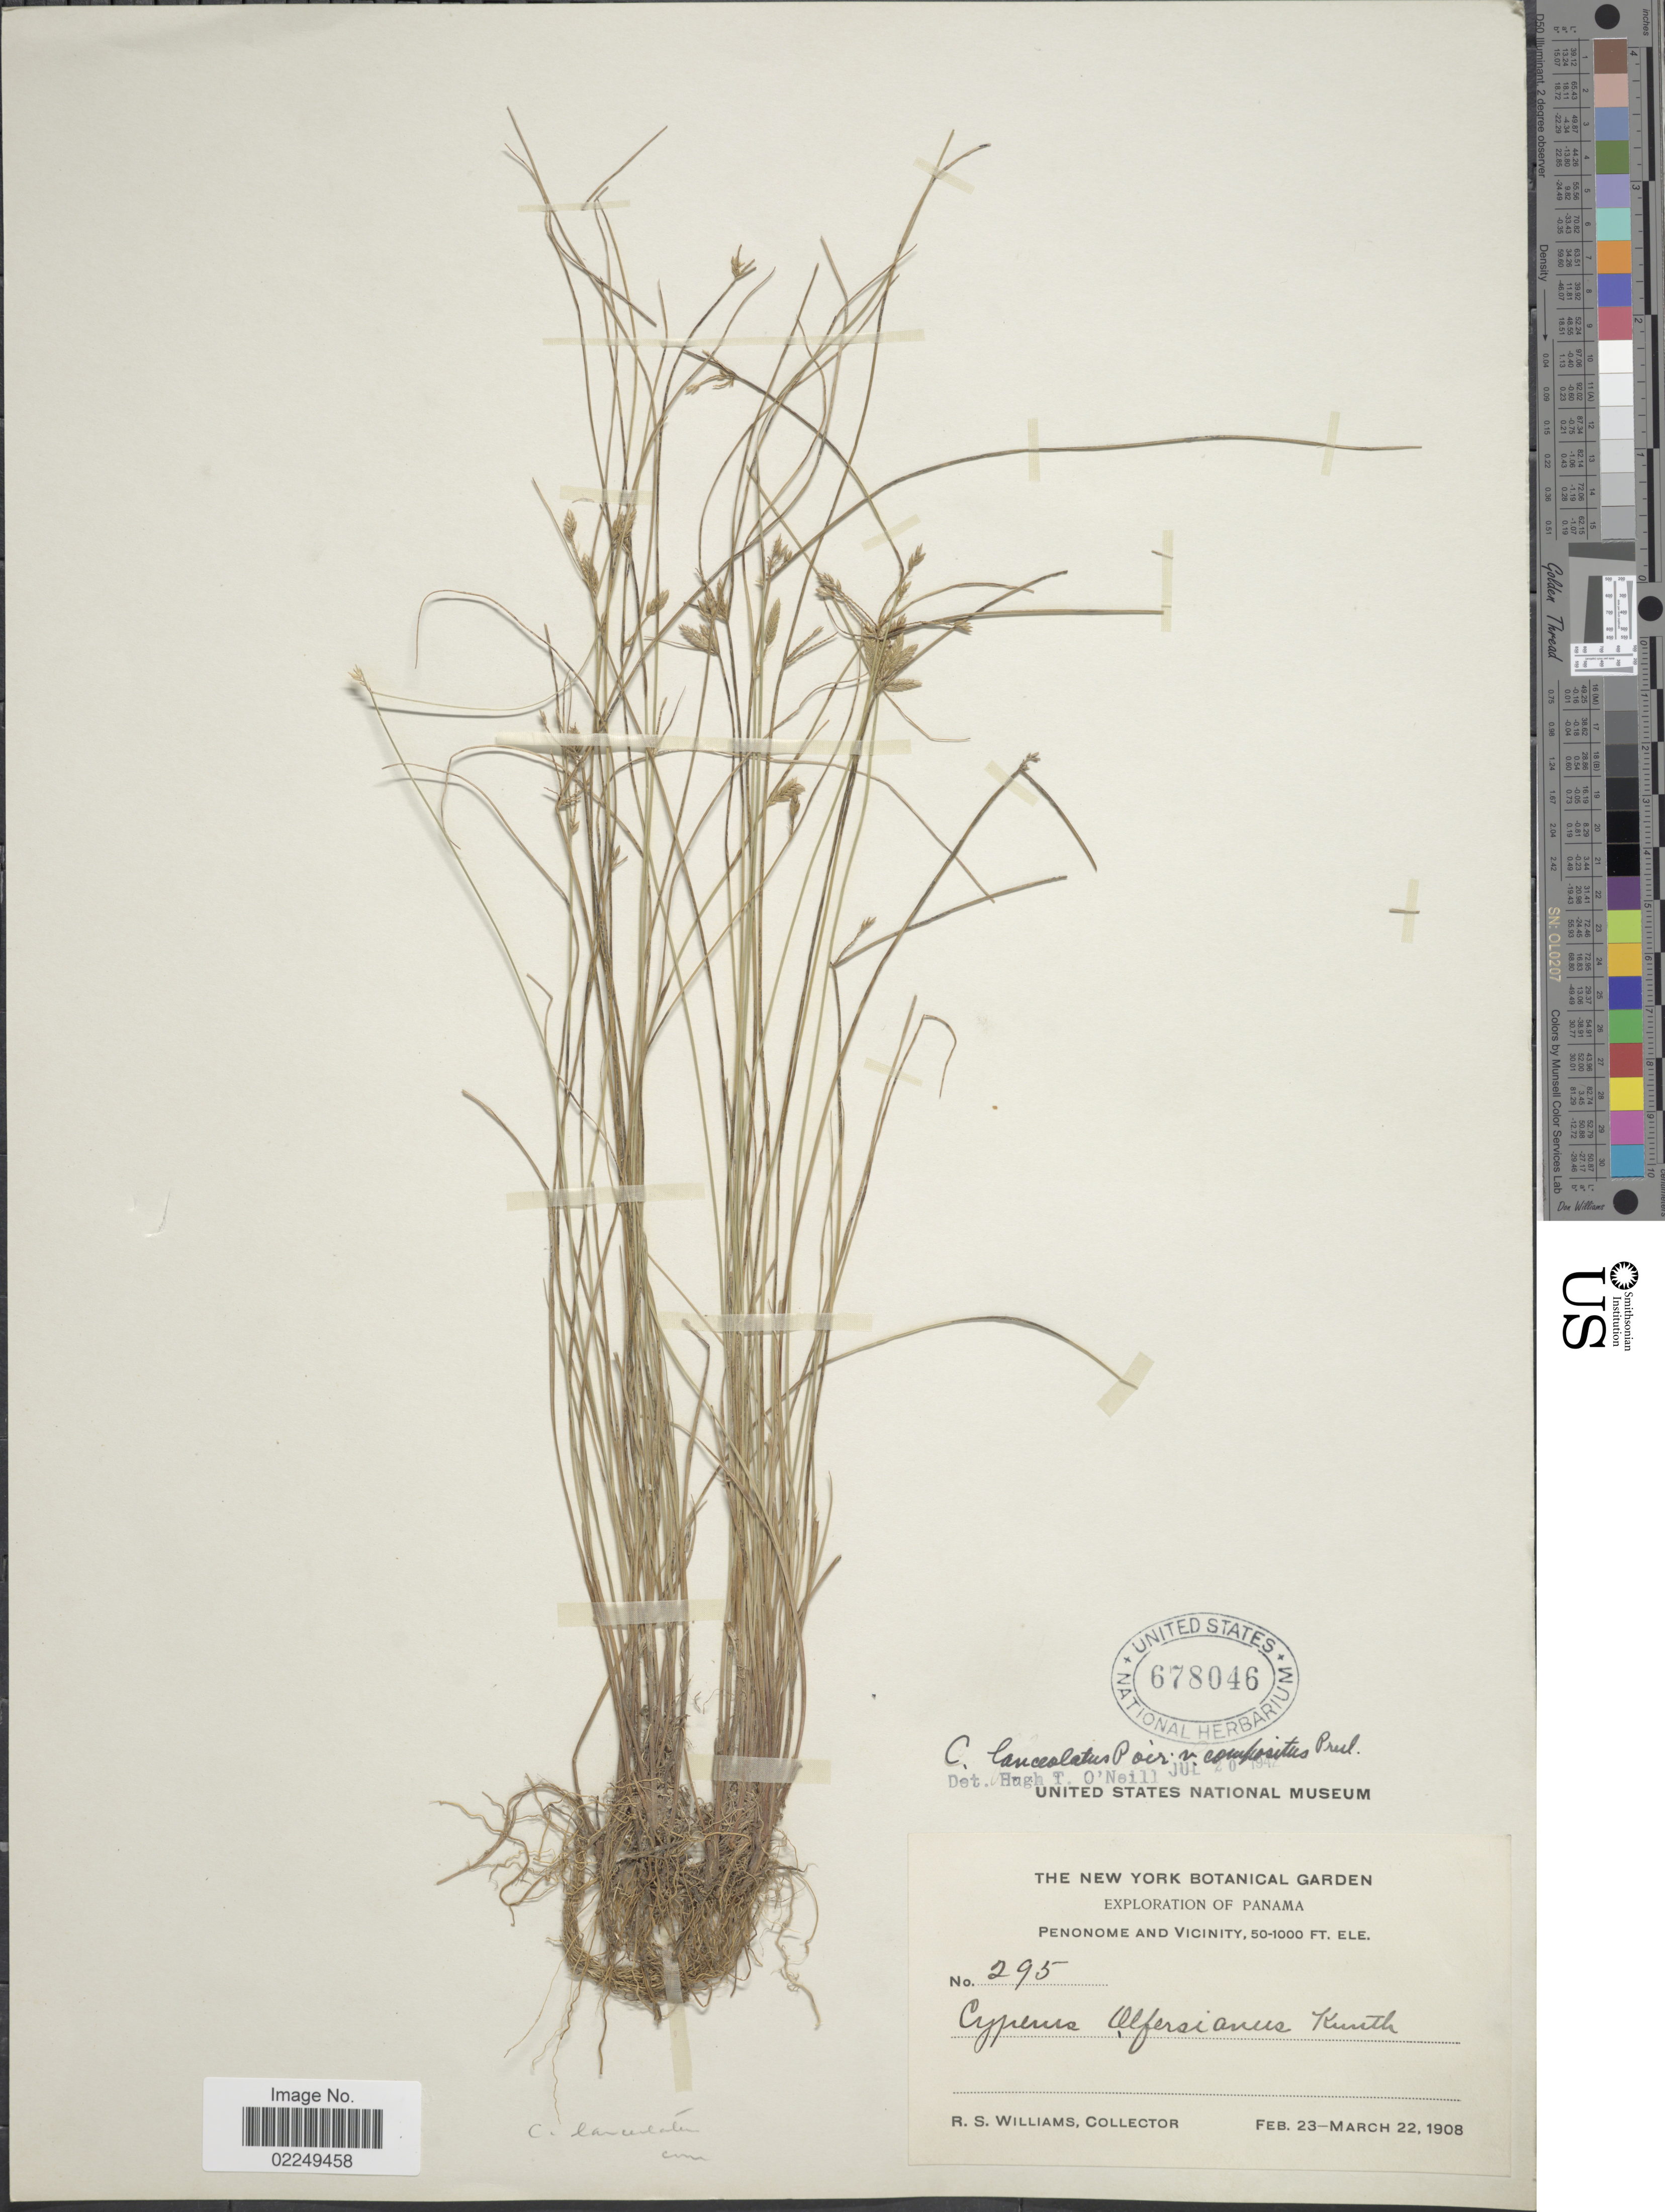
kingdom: Plantae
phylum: Tracheophyta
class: Liliopsida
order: Poales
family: Cyperaceae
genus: Cyperus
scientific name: Cyperus lanceolatus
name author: Poir.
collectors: R. S. Williams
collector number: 295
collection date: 1908-02-23/1908-03-22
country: Panama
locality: Penonome and Vicinity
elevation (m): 15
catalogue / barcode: US 678046